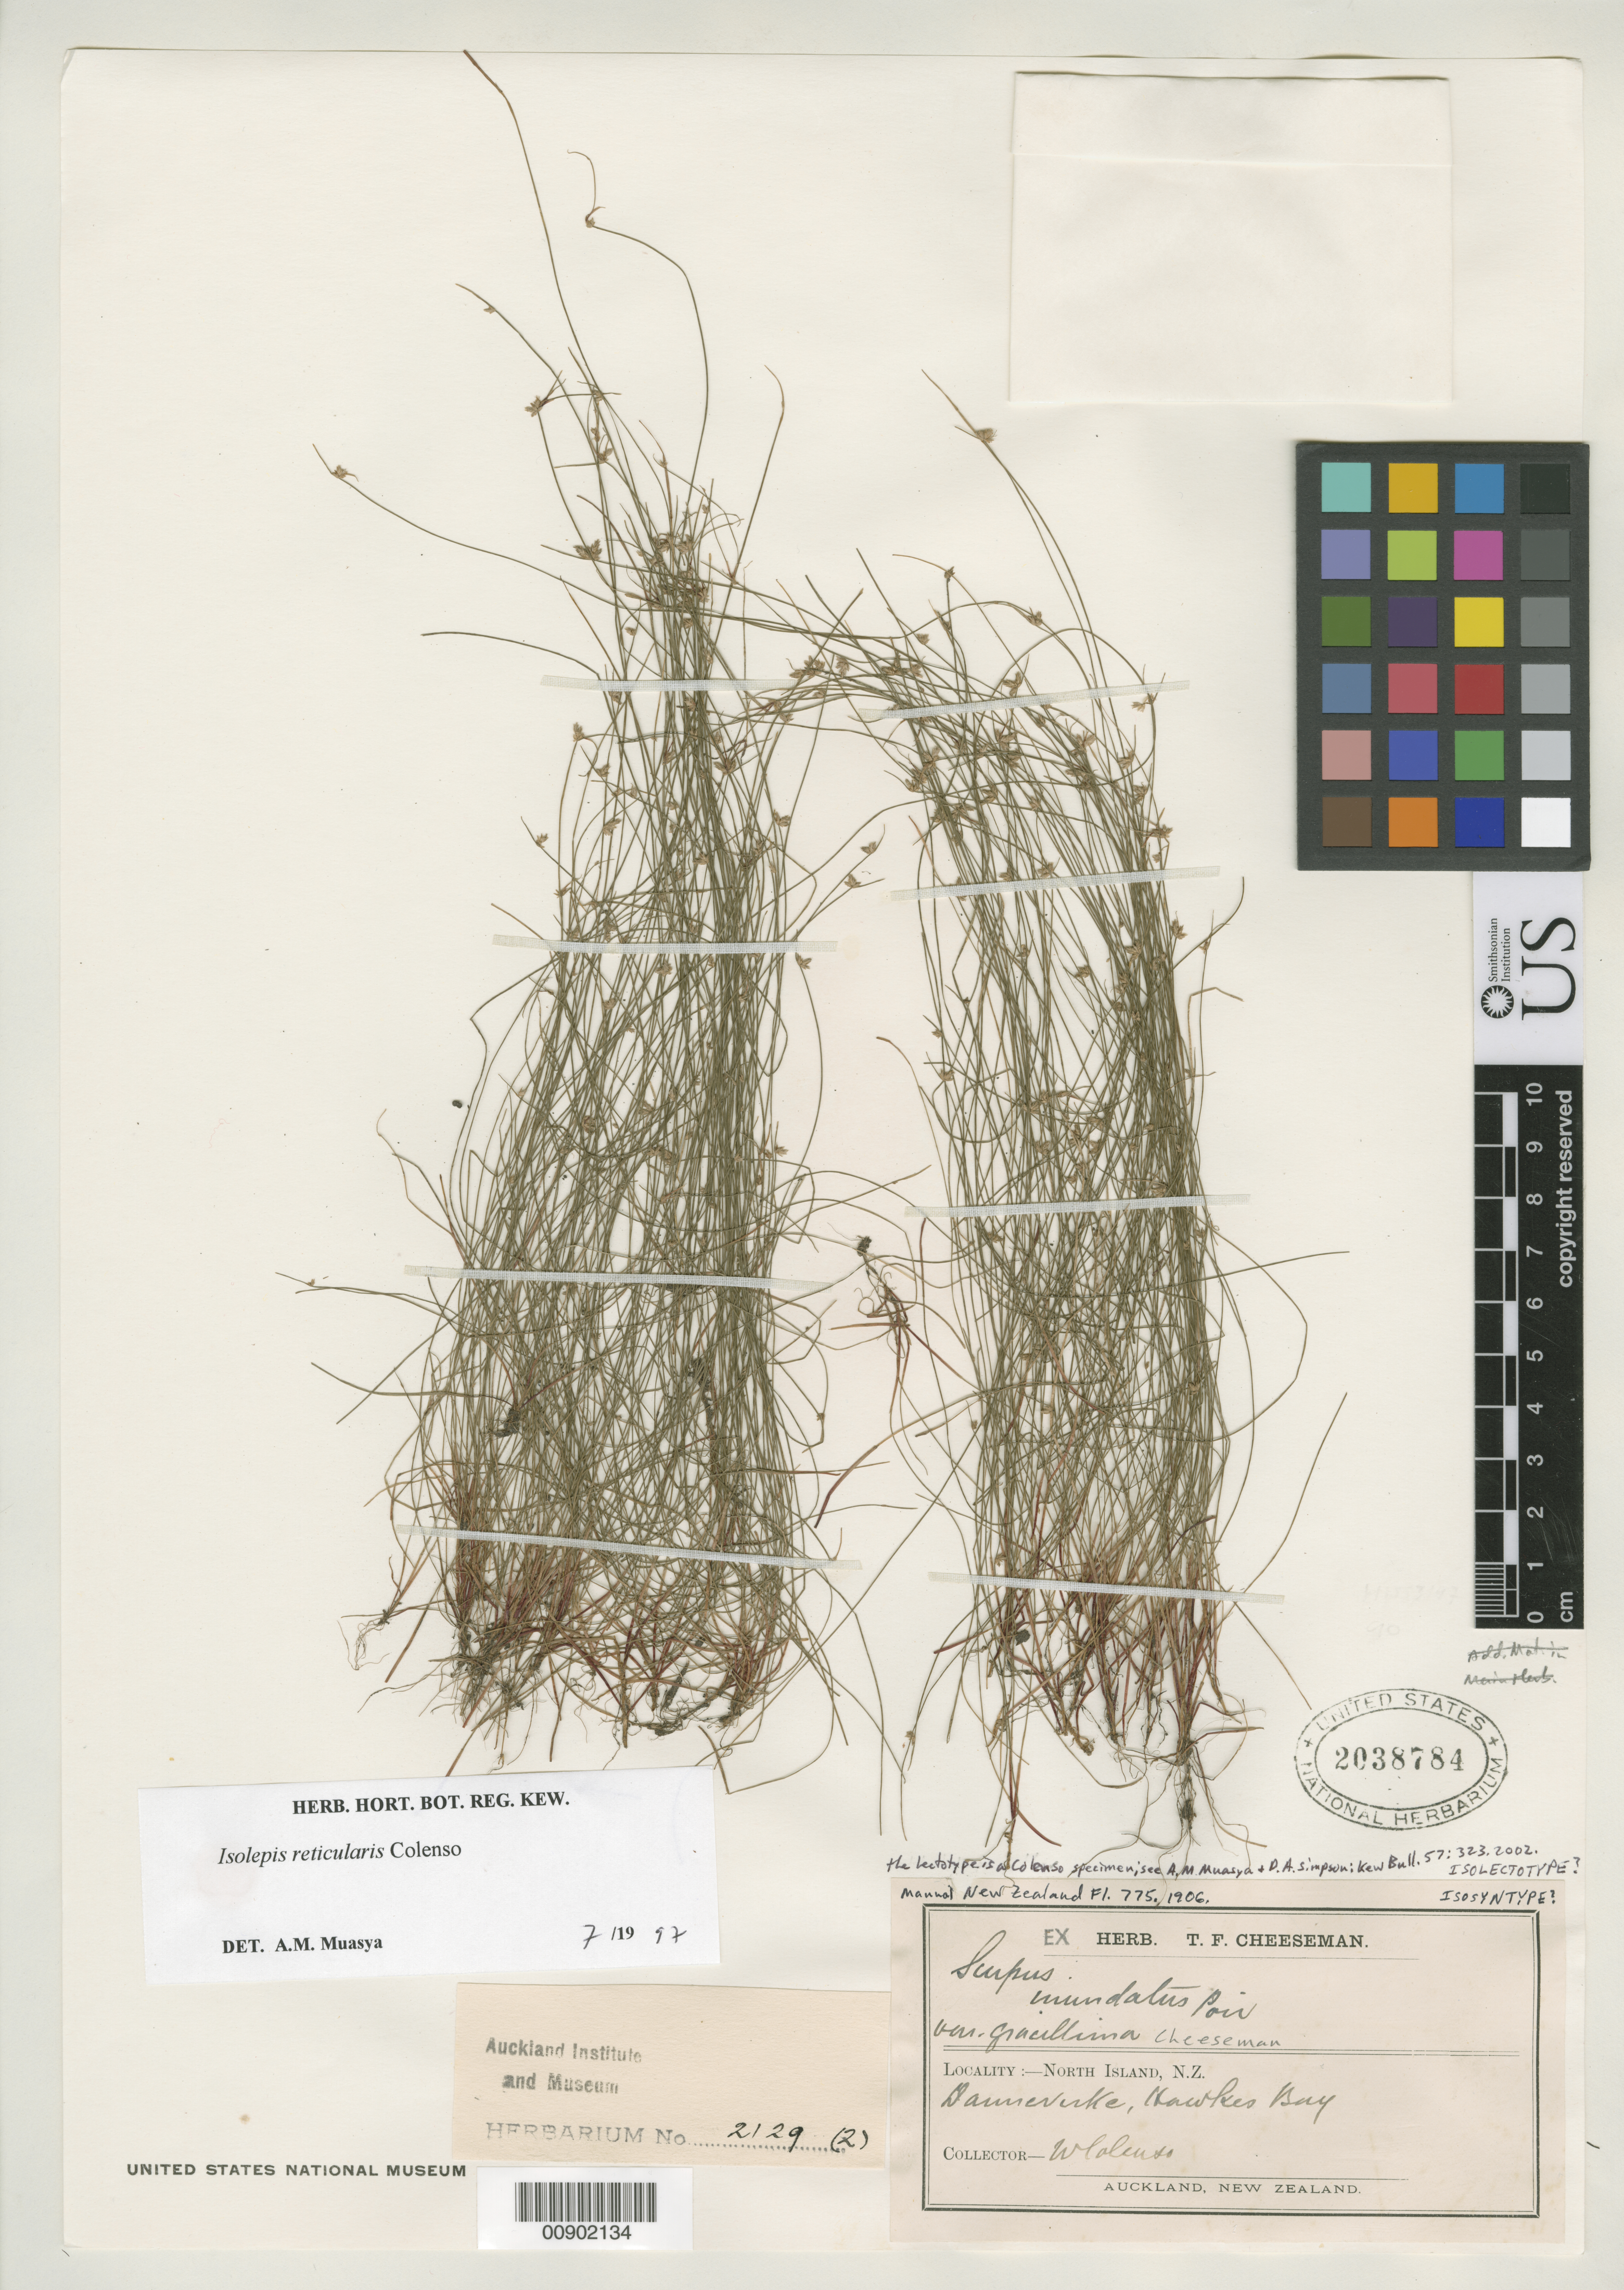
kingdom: Plantae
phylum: Tracheophyta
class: Liliopsida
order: Poales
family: Cyperaceae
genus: Scirpus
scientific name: Scirpus inundatus var. gracillimus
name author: Cheeseman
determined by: Muasya, A. M.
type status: Possible Isolectotype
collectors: W. Colenso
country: New Zealand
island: North Island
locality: North Island, N.Z. Dannenverke, Hawkes Bay.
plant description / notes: Auckland Institute and Museum herbarium no. 2129 (2).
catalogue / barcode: US 2038784